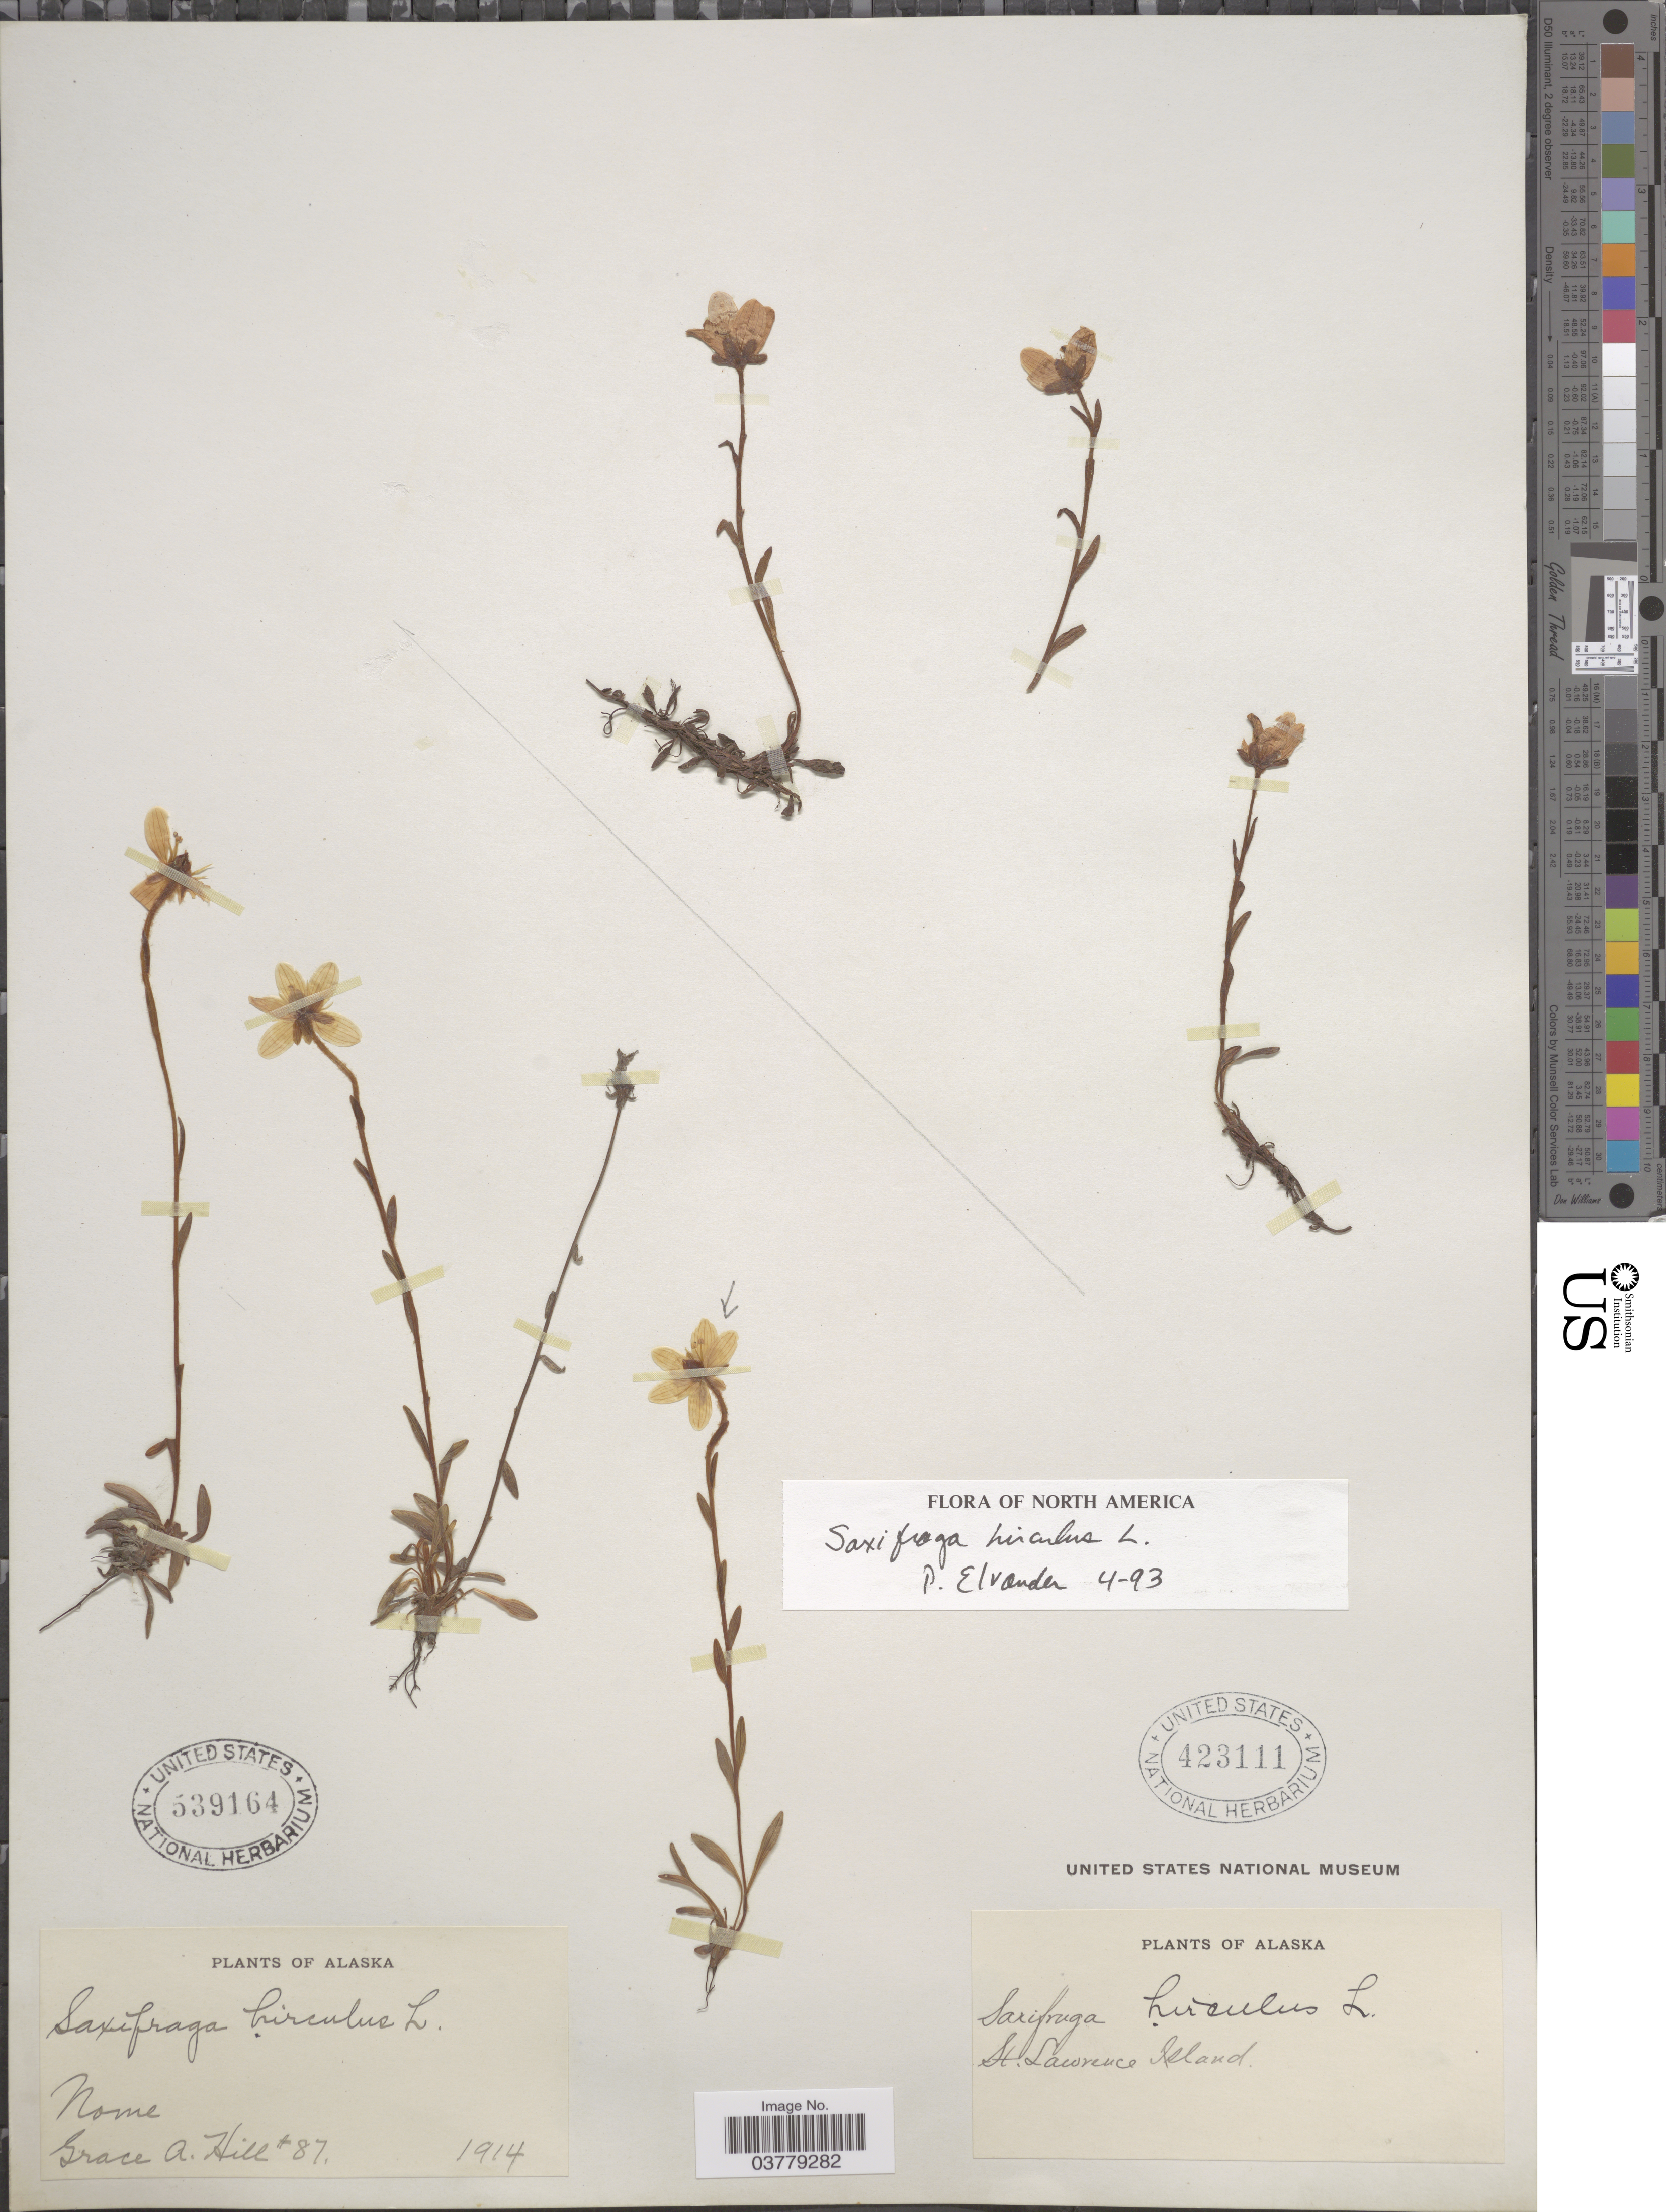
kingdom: Plantae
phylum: Tracheophyta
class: Magnoliopsida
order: Saxifragales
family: Saxifragaceae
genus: Saxifraga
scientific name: Saxifraga hirculus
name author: L.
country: United States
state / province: Alaska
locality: St. Lawrence Island.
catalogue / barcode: US 423111-2